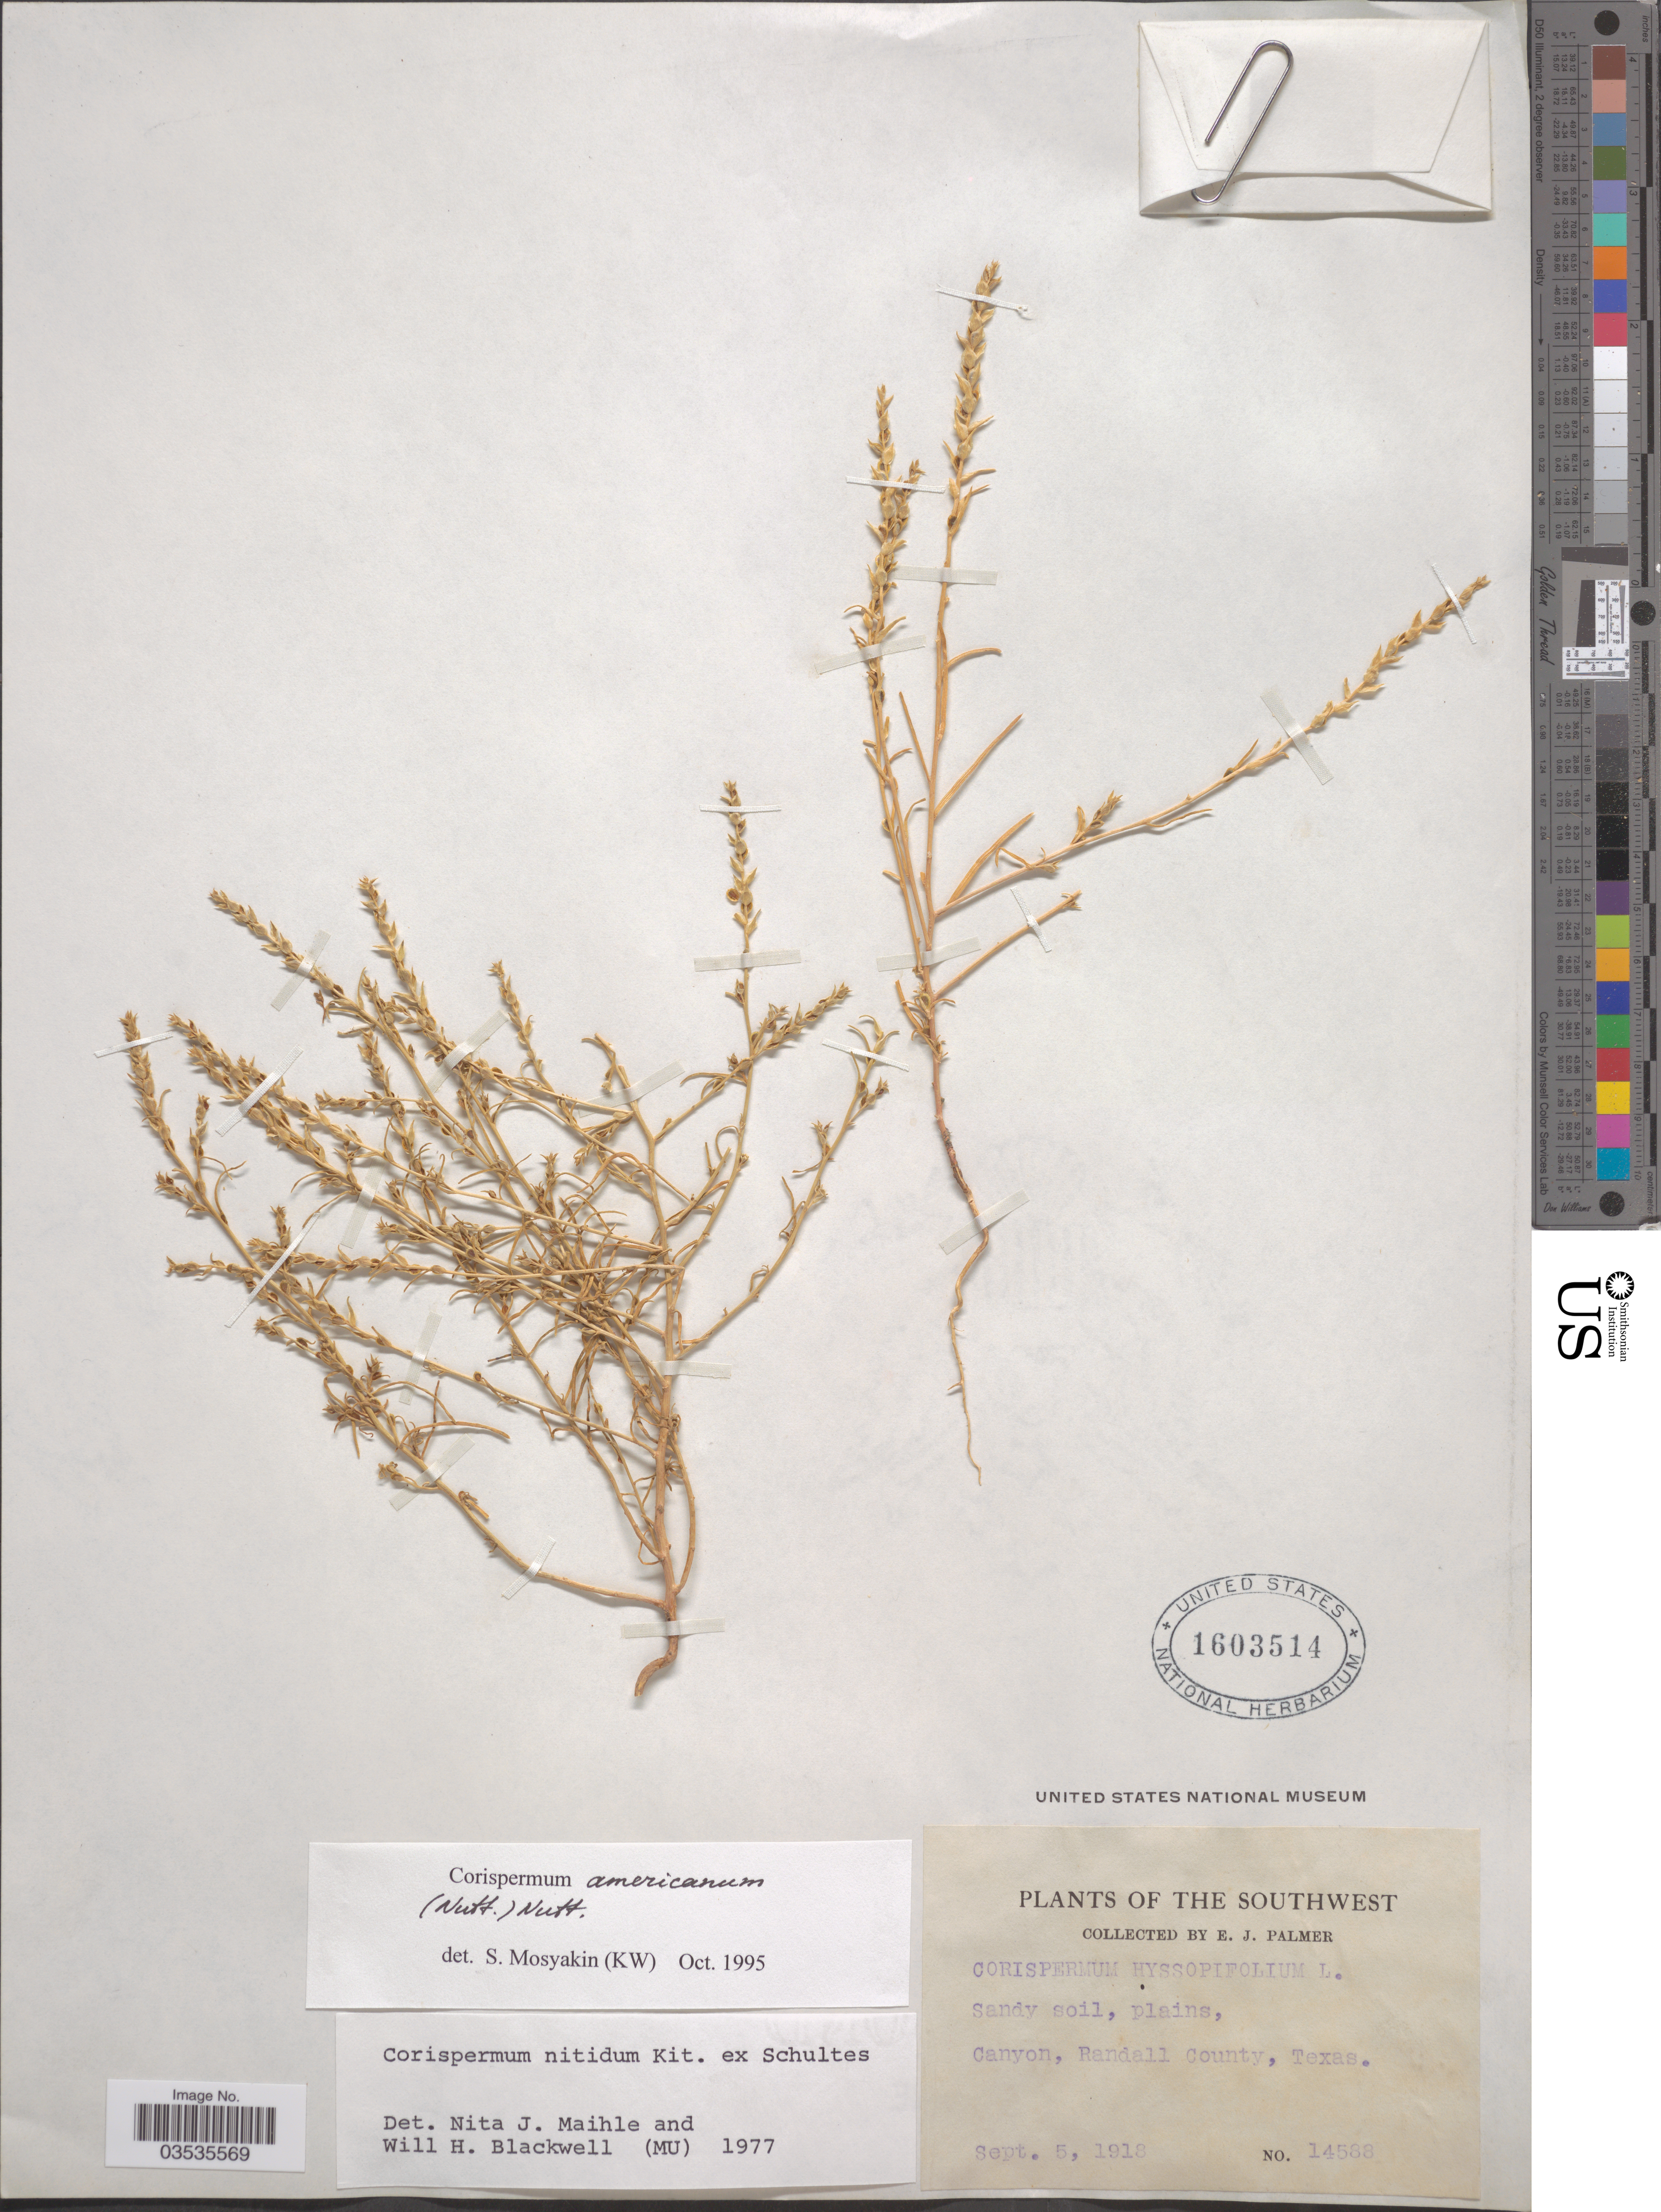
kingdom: Plantae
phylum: Tracheophyta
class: Magnoliopsida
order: Caryophyllales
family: Amaranthaceae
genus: Corispermum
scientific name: Corispermum americanum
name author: (Nutt.) Nutt.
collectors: E. J. Palmer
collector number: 14588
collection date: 1918-09-05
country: United States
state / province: Texas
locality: The Southwest. Canyon, Randall County.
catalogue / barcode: US 1603514